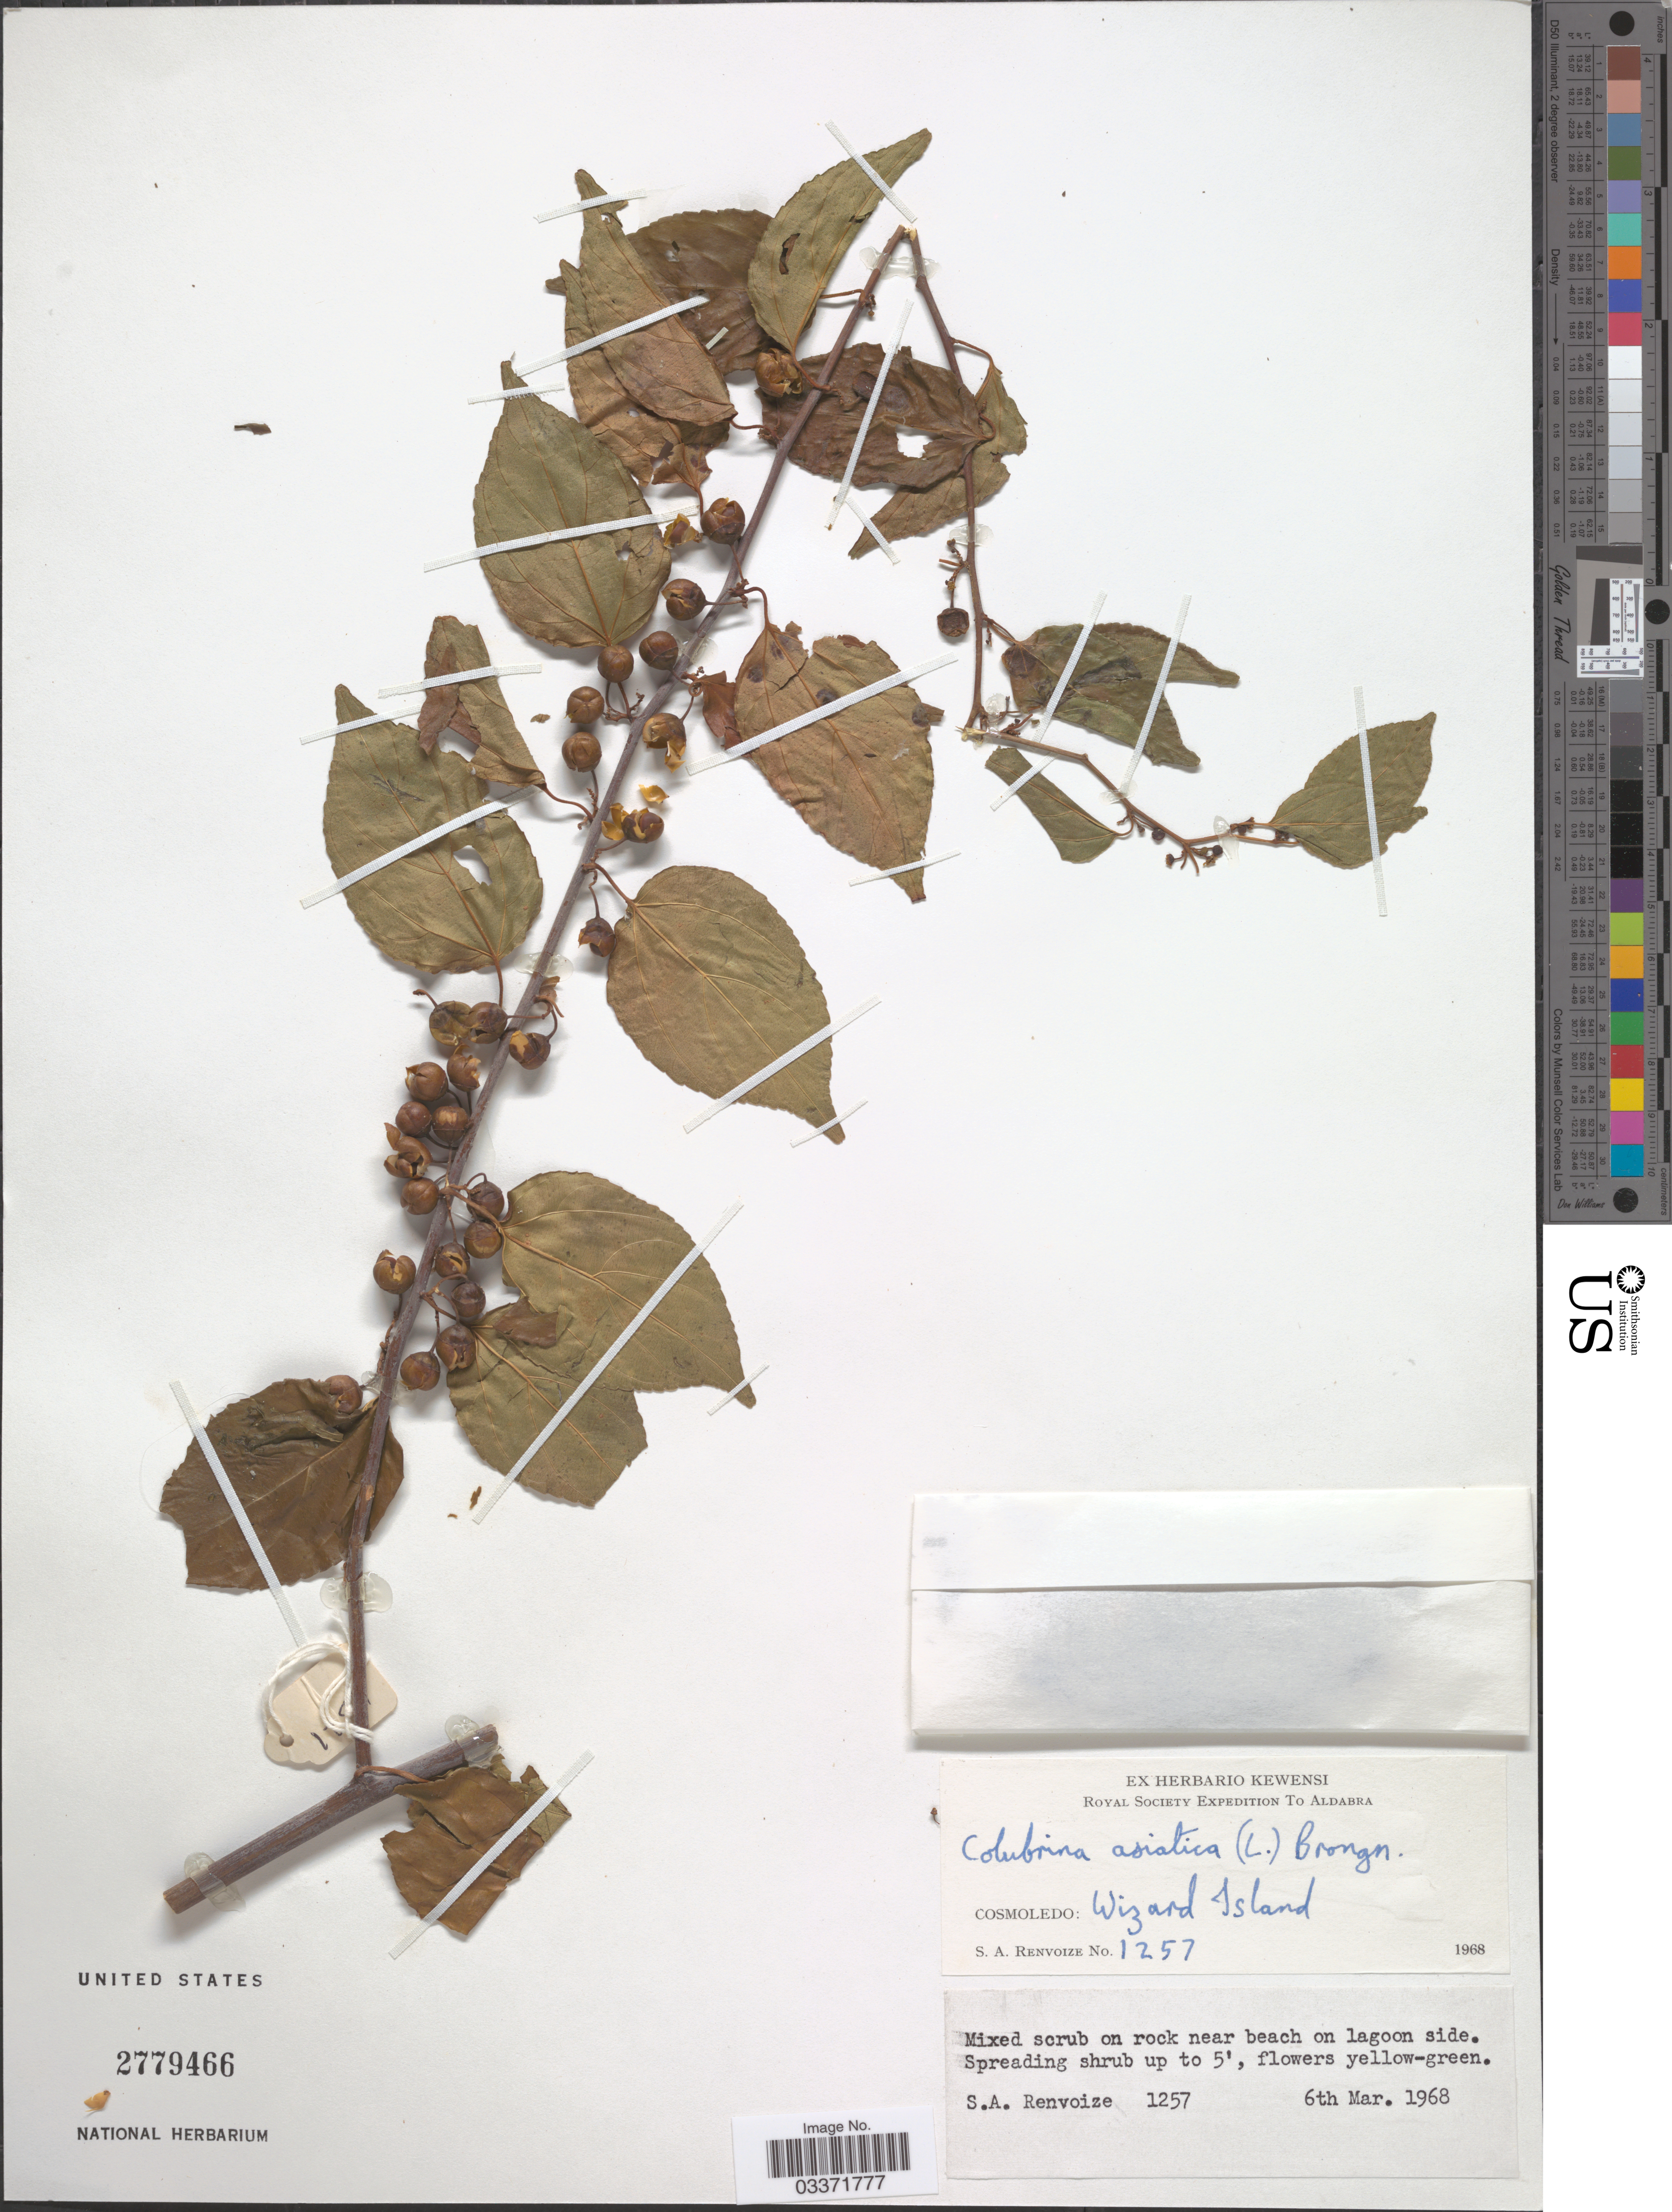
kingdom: Plantae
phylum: Tracheophyta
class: Magnoliopsida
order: Rosales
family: Rhamnaceae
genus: Colubrina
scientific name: Colubrina asiatica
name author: (L.) Brongn.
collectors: S. A. Renvoize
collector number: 1257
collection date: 1968-03-06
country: Seychelles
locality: Cosmoledo: Wizard Island.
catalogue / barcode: US 2779466